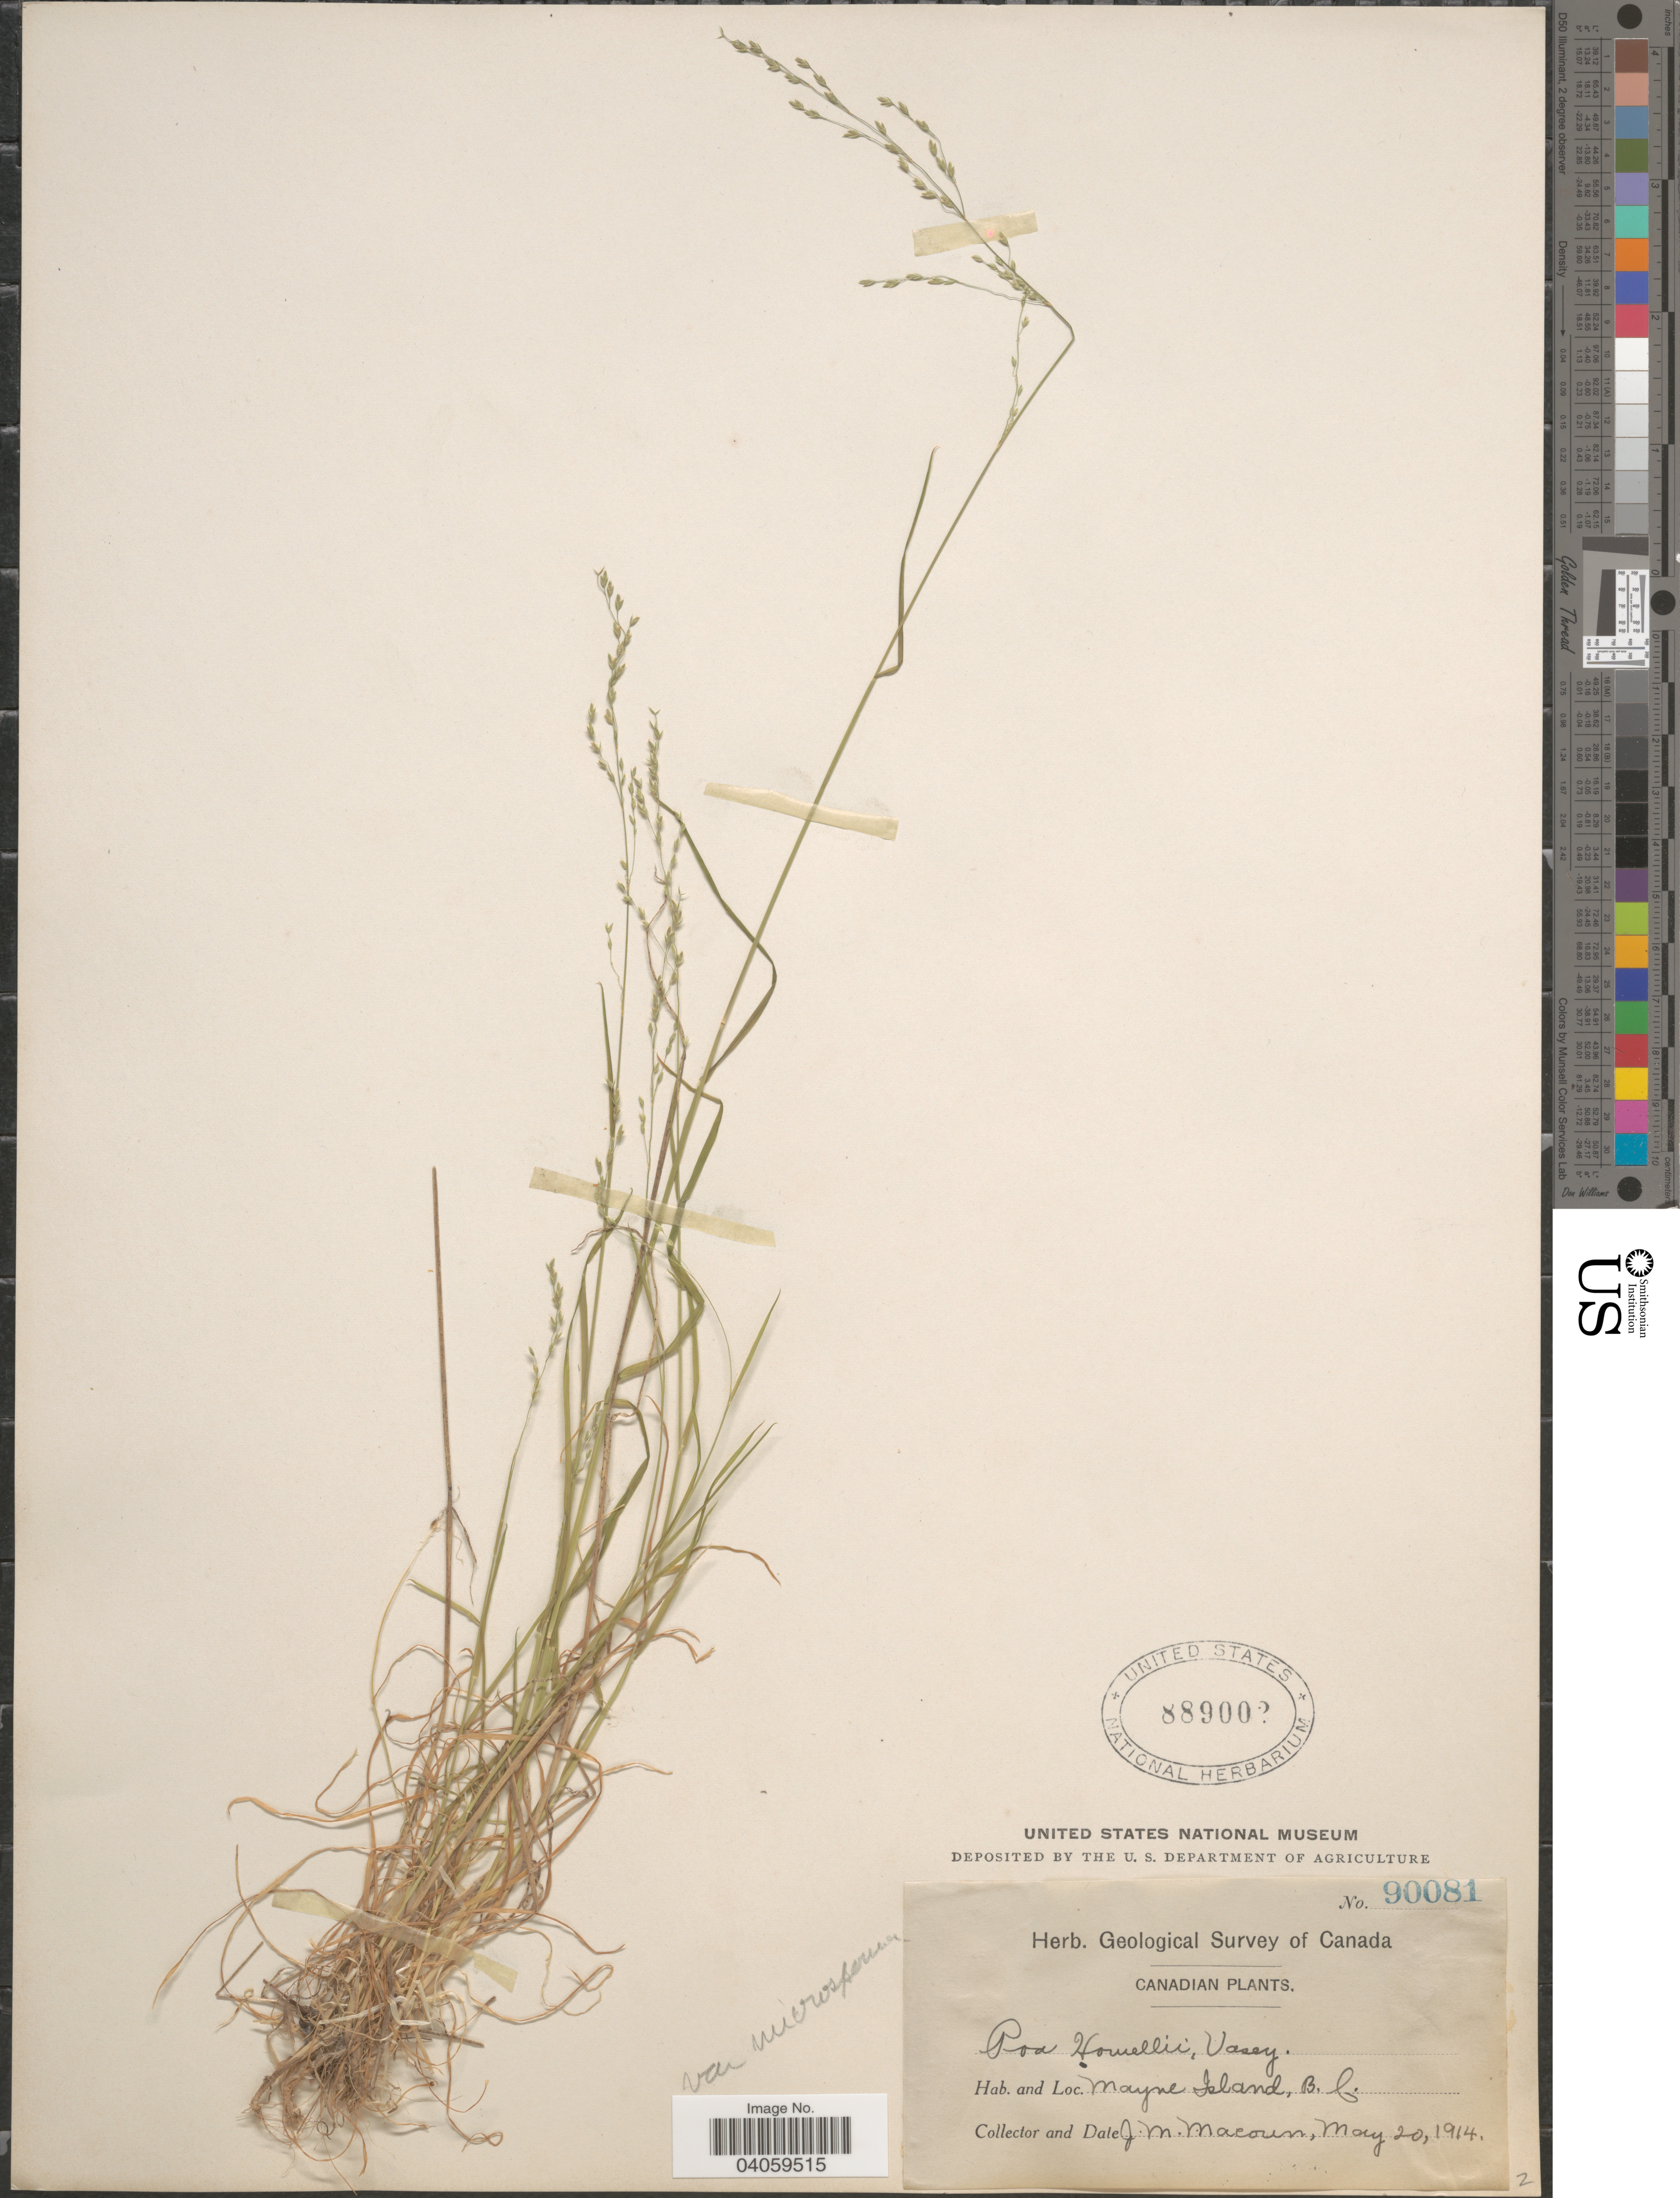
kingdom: Plantae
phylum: Tracheophyta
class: Liliopsida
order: Poales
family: Poaceae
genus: Poa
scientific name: Poa howellii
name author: Vasey & Scribn.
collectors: J. M. Macoun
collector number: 90081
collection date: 1914-05-20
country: Canada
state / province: British Columbia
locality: Mayne Island.